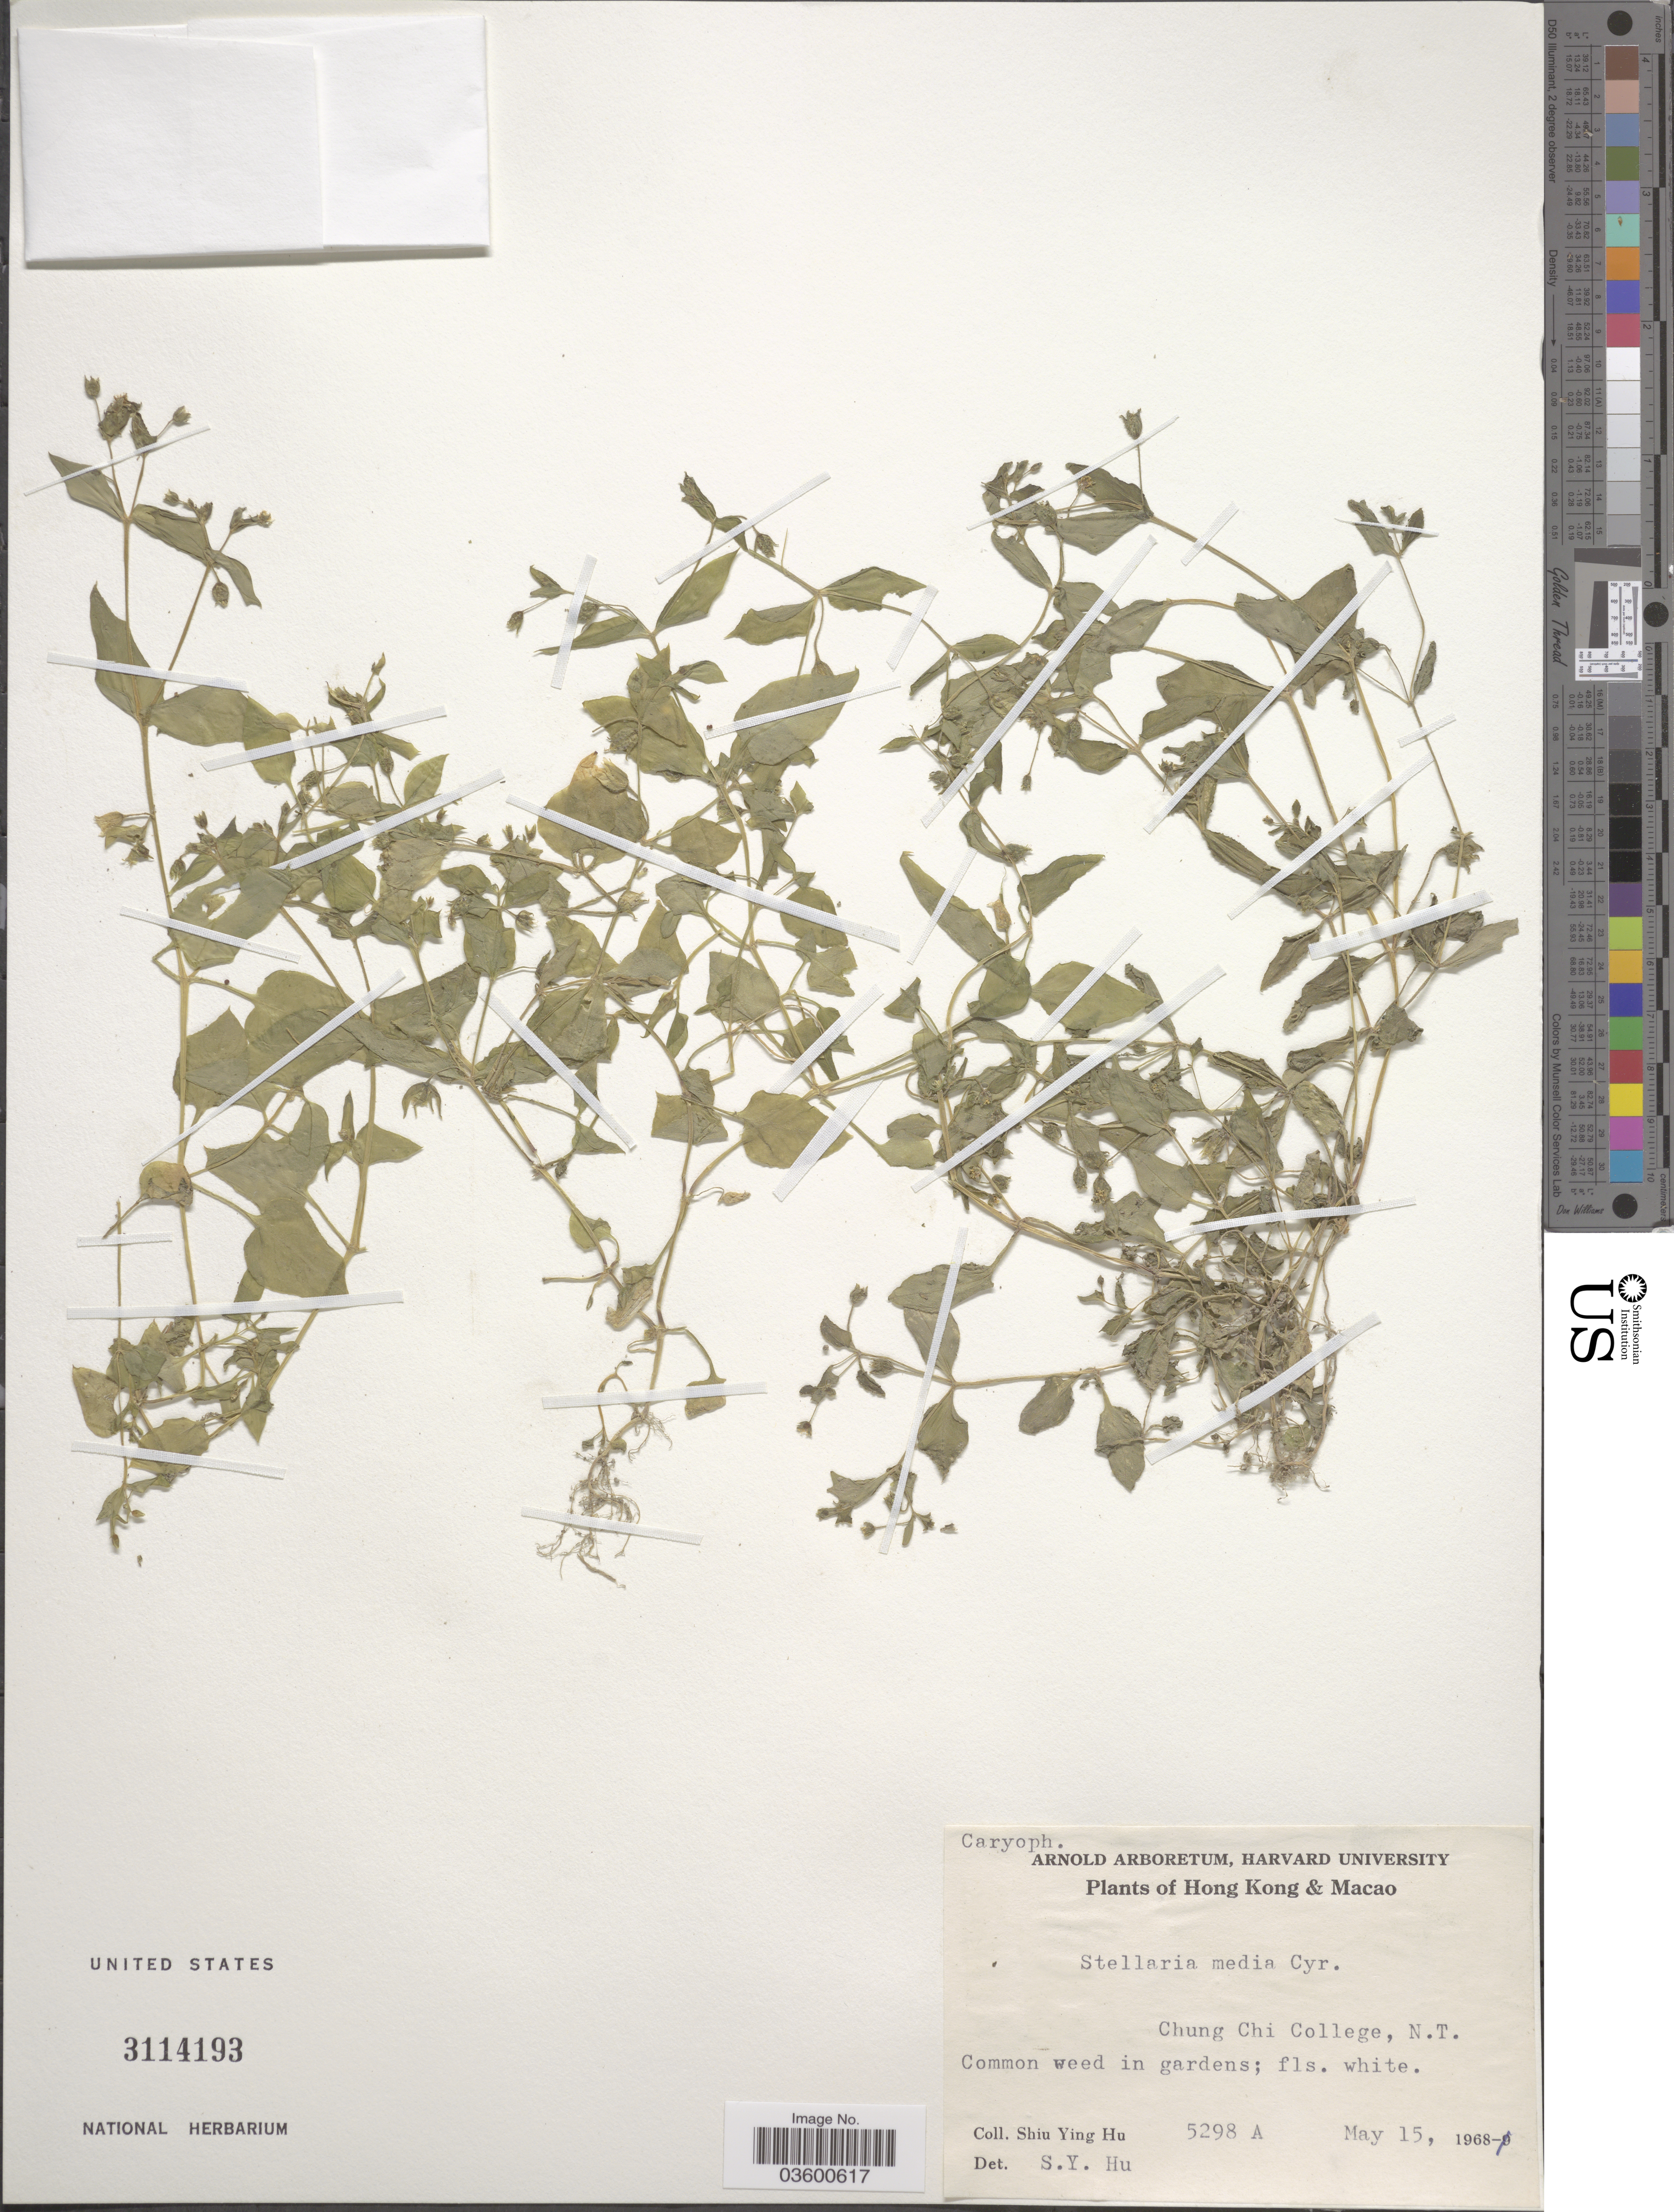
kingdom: Plantae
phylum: Tracheophyta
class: Magnoliopsida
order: Caryophyllales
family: Caryophyllaceae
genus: Stellaria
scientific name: Stellaria media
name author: (L.) Vill.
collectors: S. Y. Hu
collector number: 5298A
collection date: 1968-05-15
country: China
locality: Hong Kong & Macao. Chung Chi College, N. T.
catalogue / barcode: US 3114193